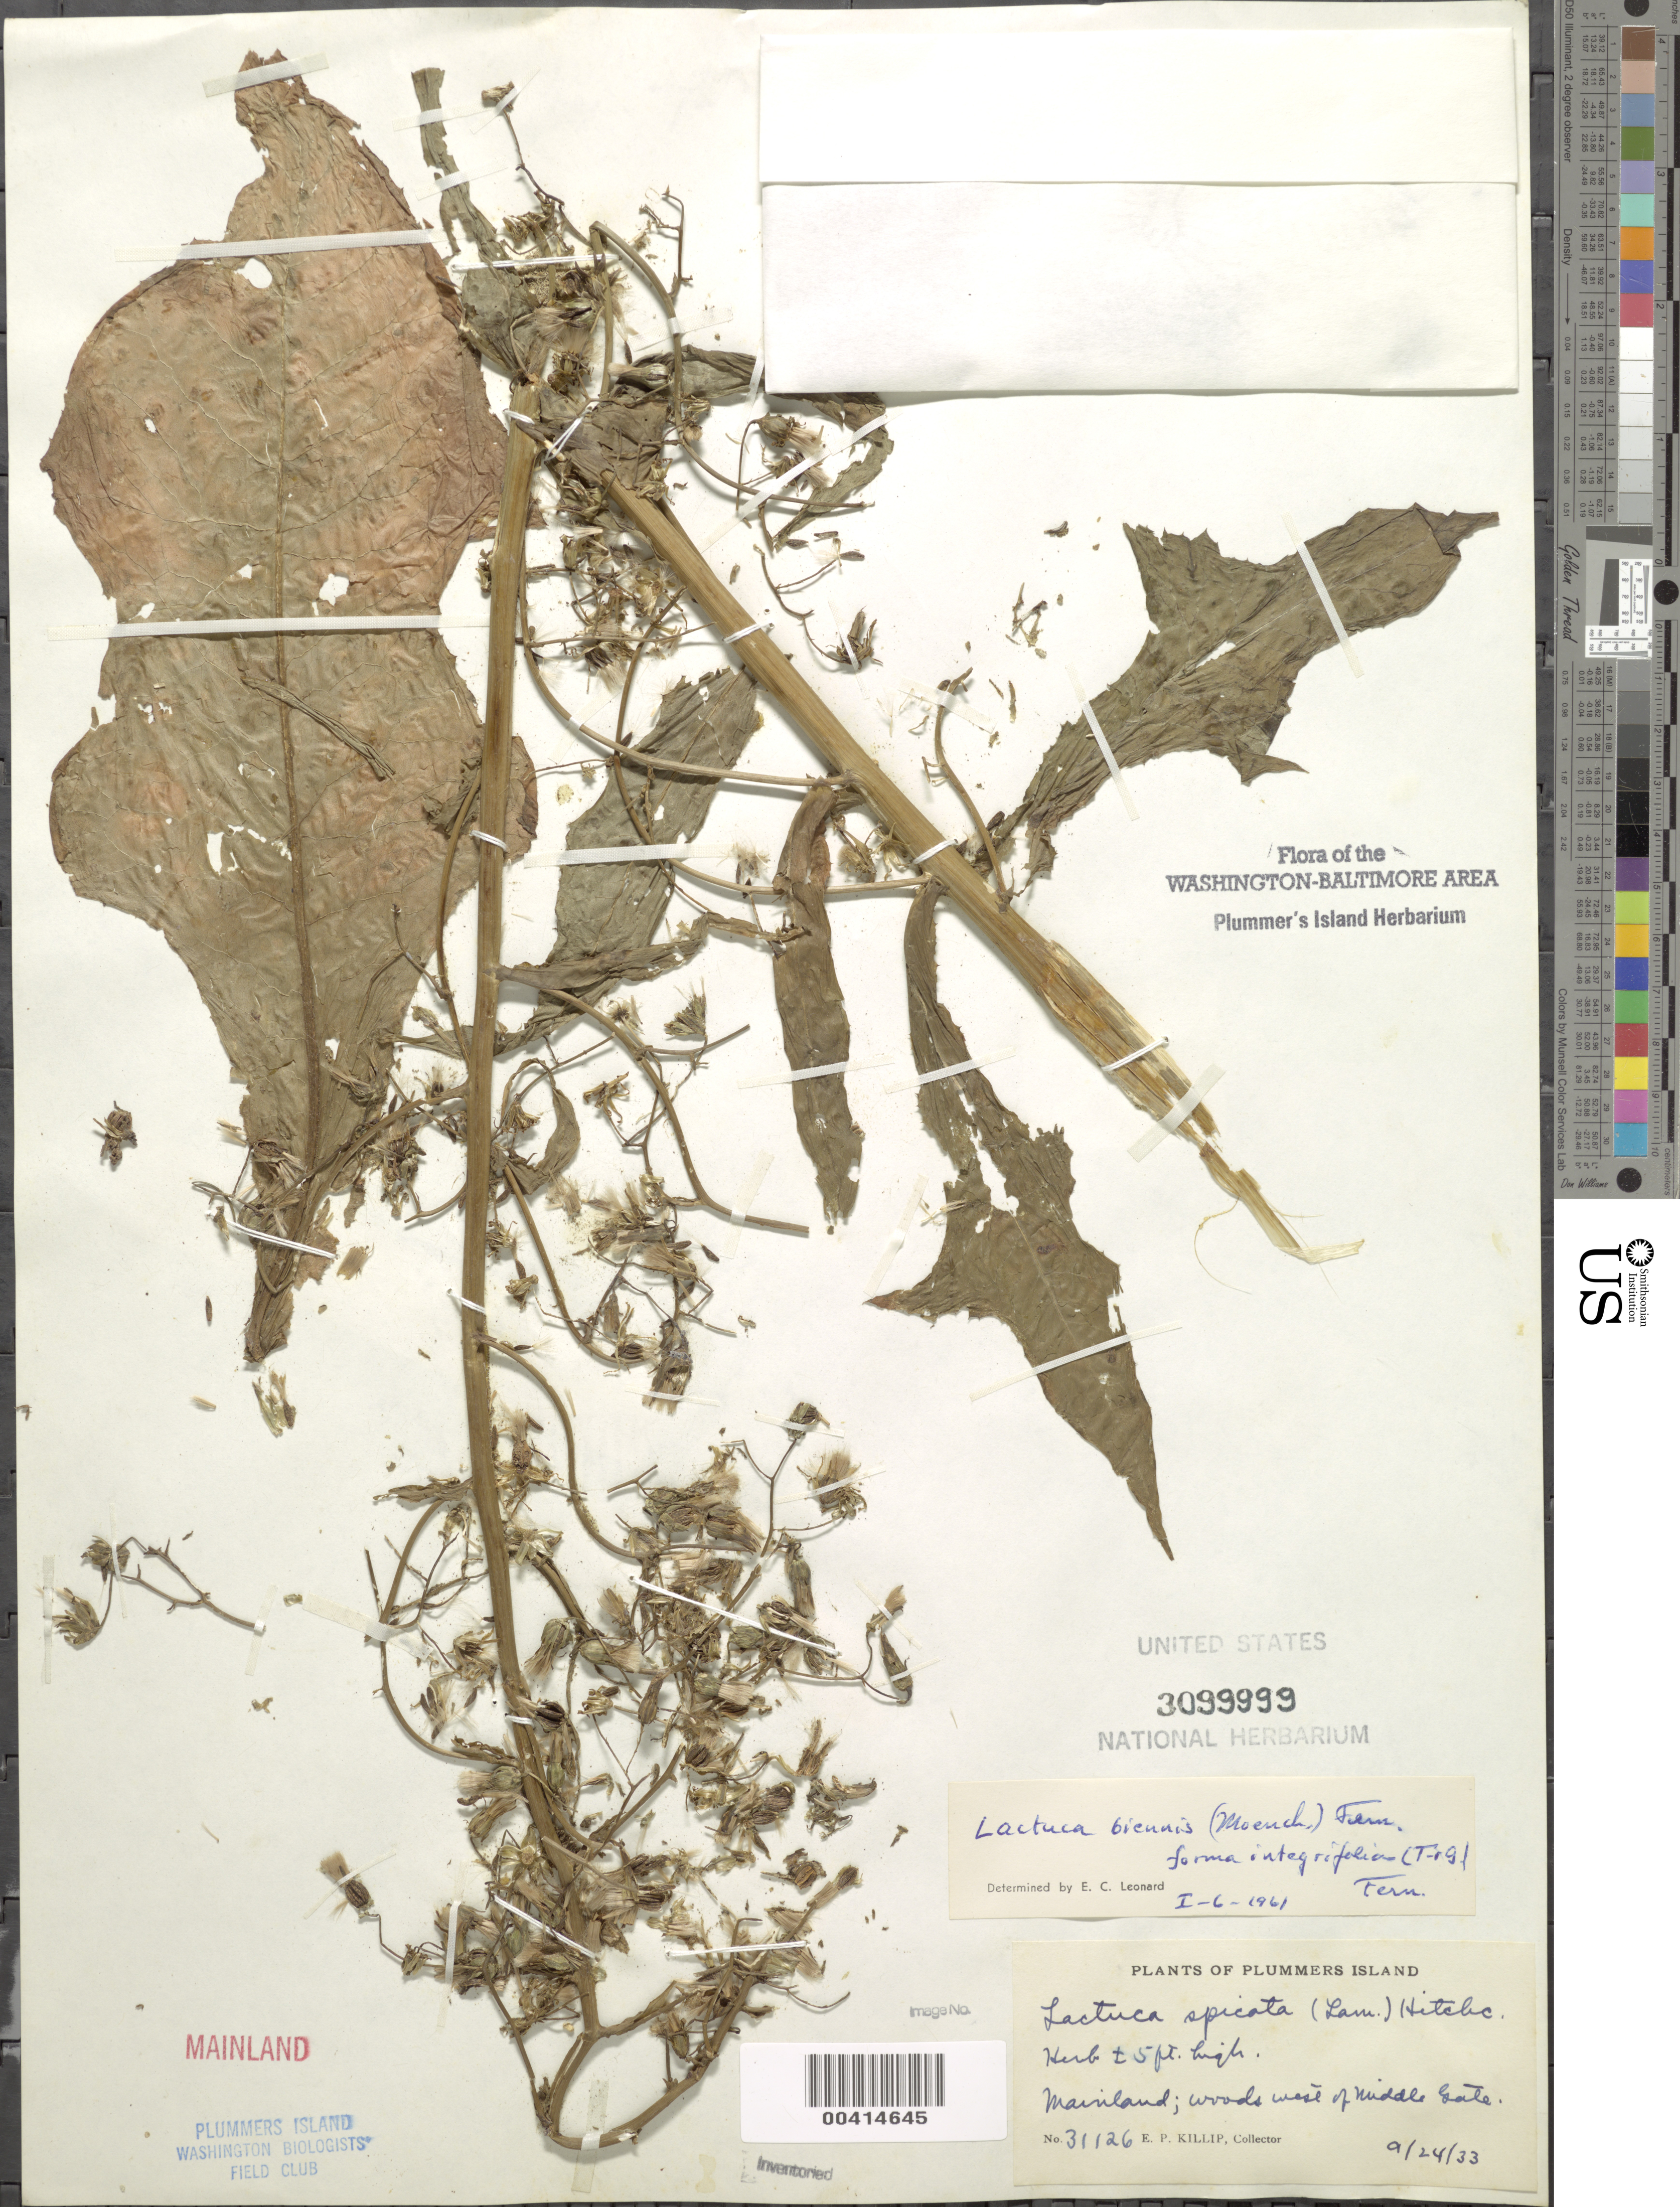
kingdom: Plantae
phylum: Tracheophyta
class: Magnoliopsida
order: Asterales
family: Asteraceae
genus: Lactuca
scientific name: Lactuca biennis f. integrifolia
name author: (Torr. & A. Gray) Fernald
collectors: E. P. Killip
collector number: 31126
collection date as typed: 24 Sep 1933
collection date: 1933-09-24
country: United States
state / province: Maryland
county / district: Montgomery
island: Plummers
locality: Plummer's Island; west of Middle Gate C. & O. Canal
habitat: Woods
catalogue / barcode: US 3099999